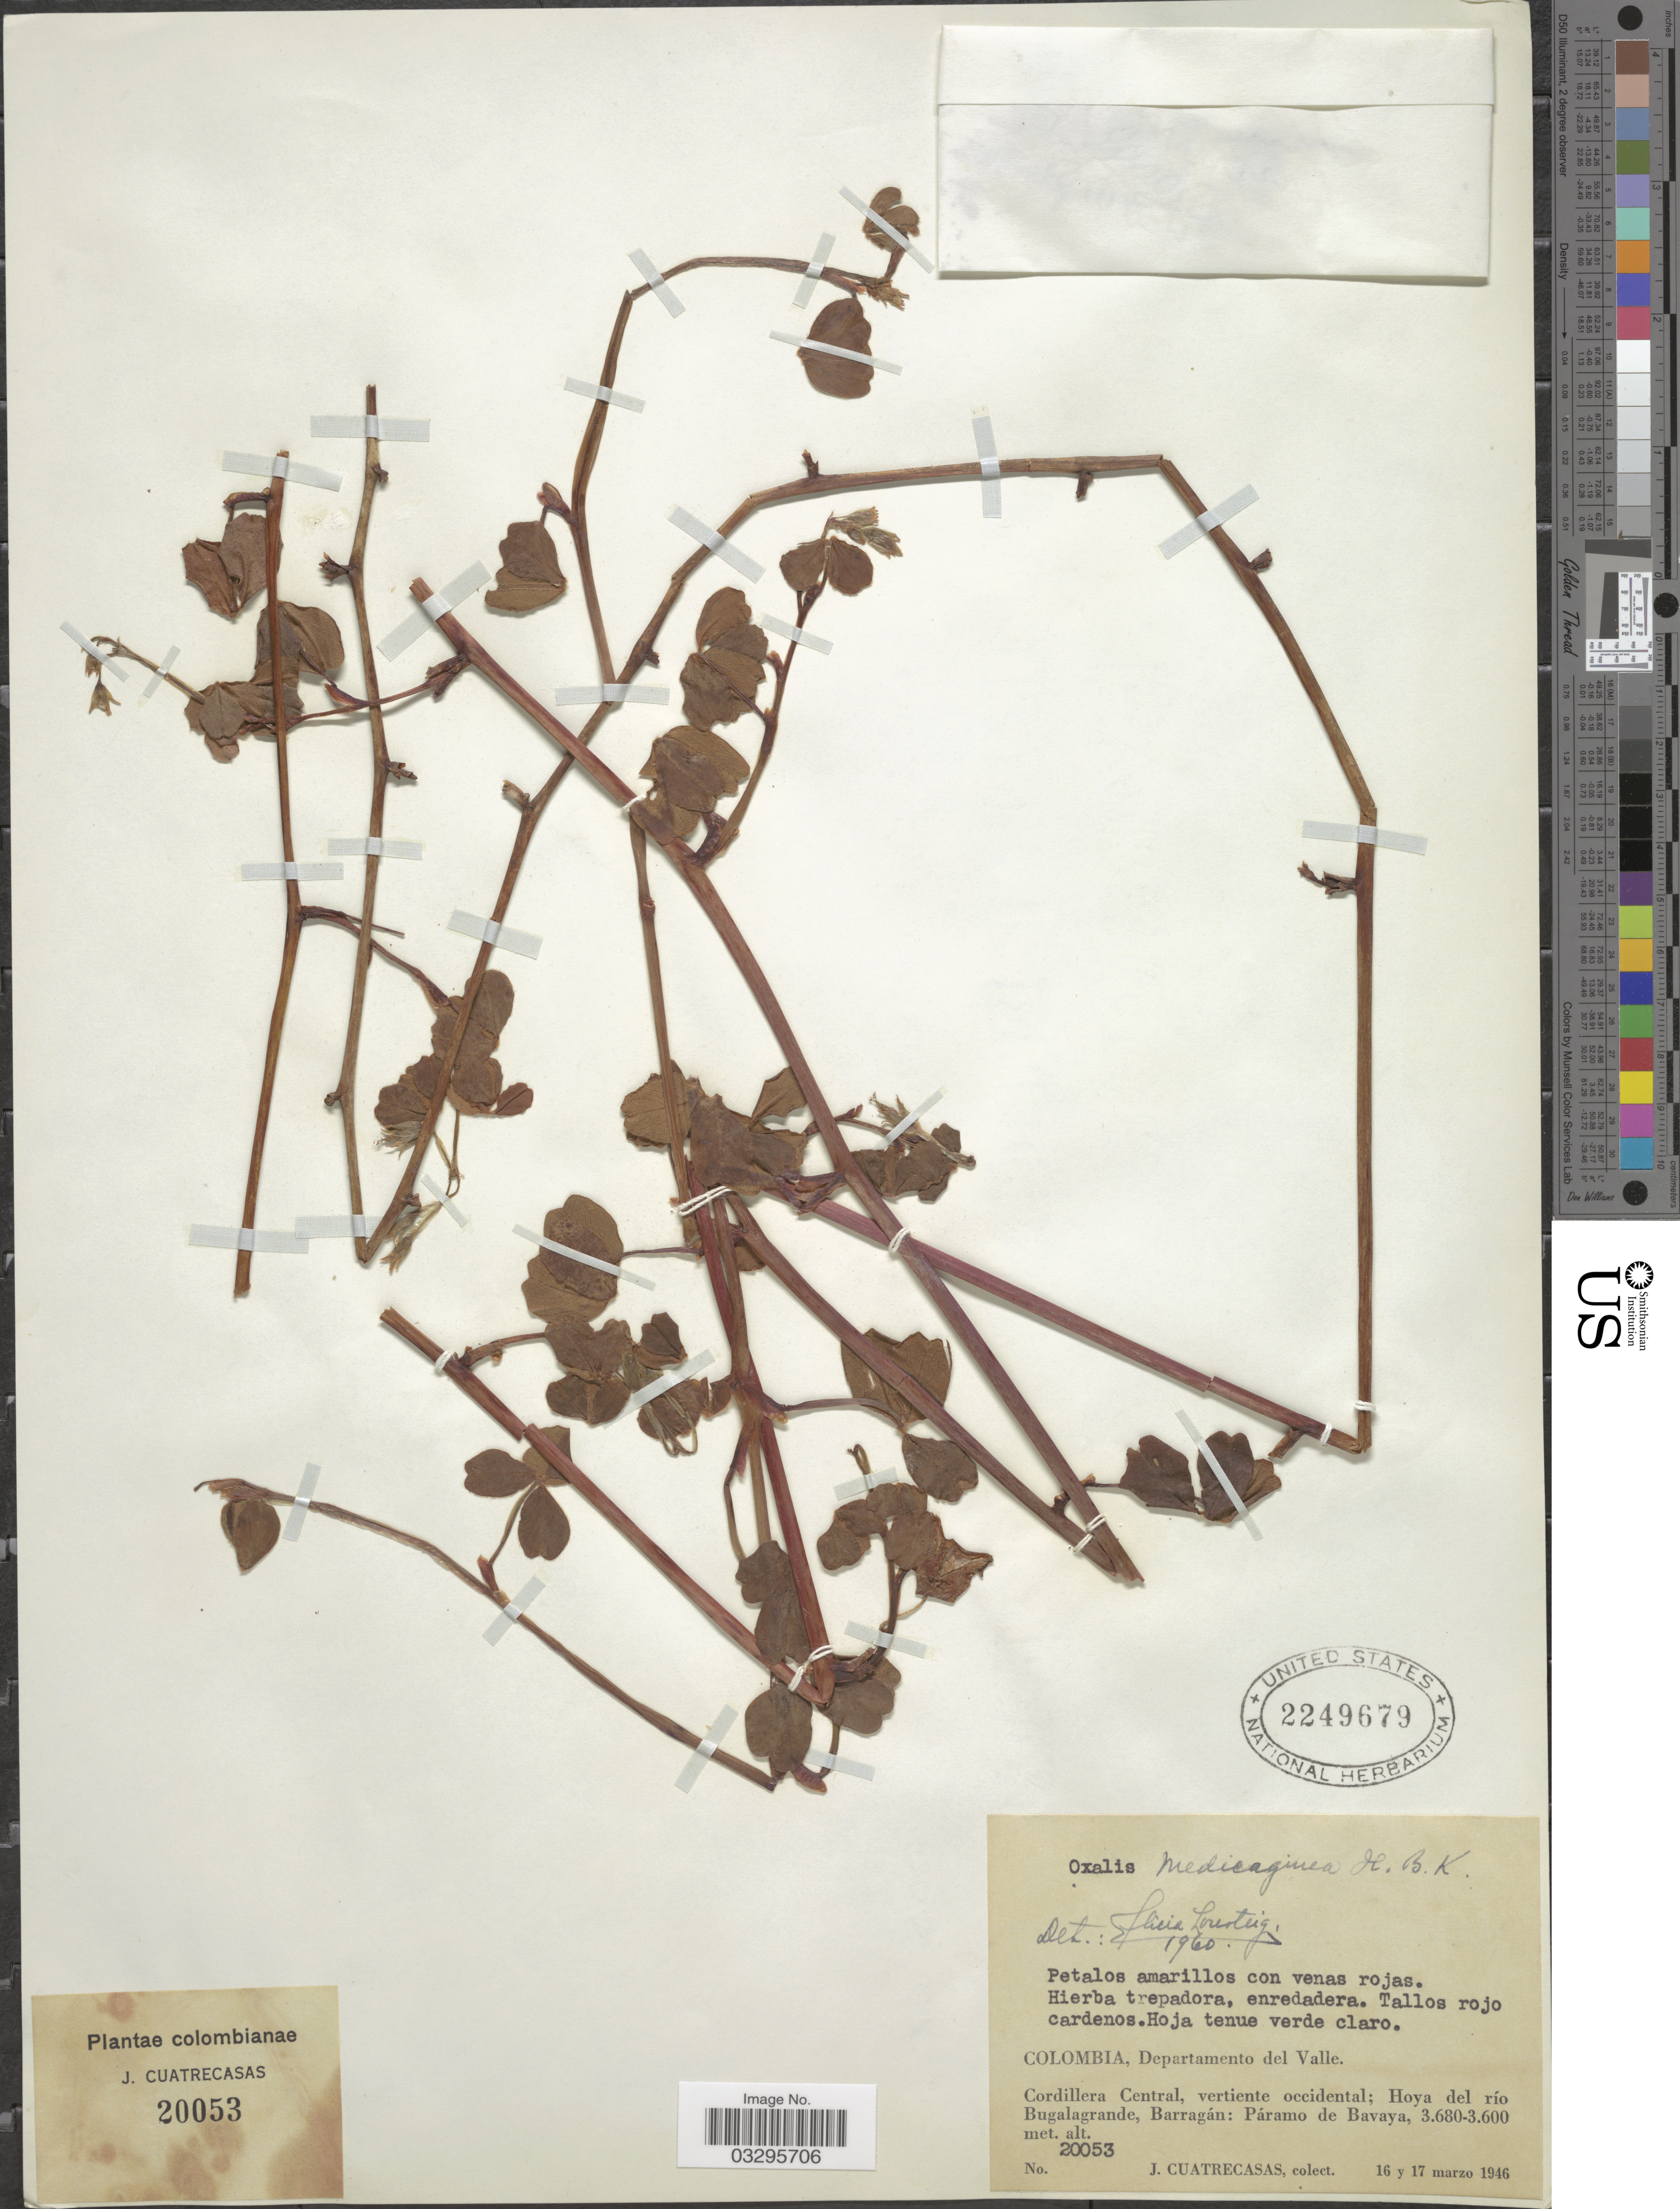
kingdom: Plantae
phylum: Tracheophyta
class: Magnoliopsida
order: Oxalidales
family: Oxalidaceae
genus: Oxalis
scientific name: Oxalis medicaginea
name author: Kunth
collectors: J. Cuatrecasas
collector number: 20053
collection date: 1946-03-16/1946-03-17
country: Colombia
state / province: Valle del Cauca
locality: Departamento del Valle, Cordillera Central, vertiente occidental; Hoya del río Bugalagrande, Barragán: Páramo de Bavaya.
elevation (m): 3600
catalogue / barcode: US 2249679